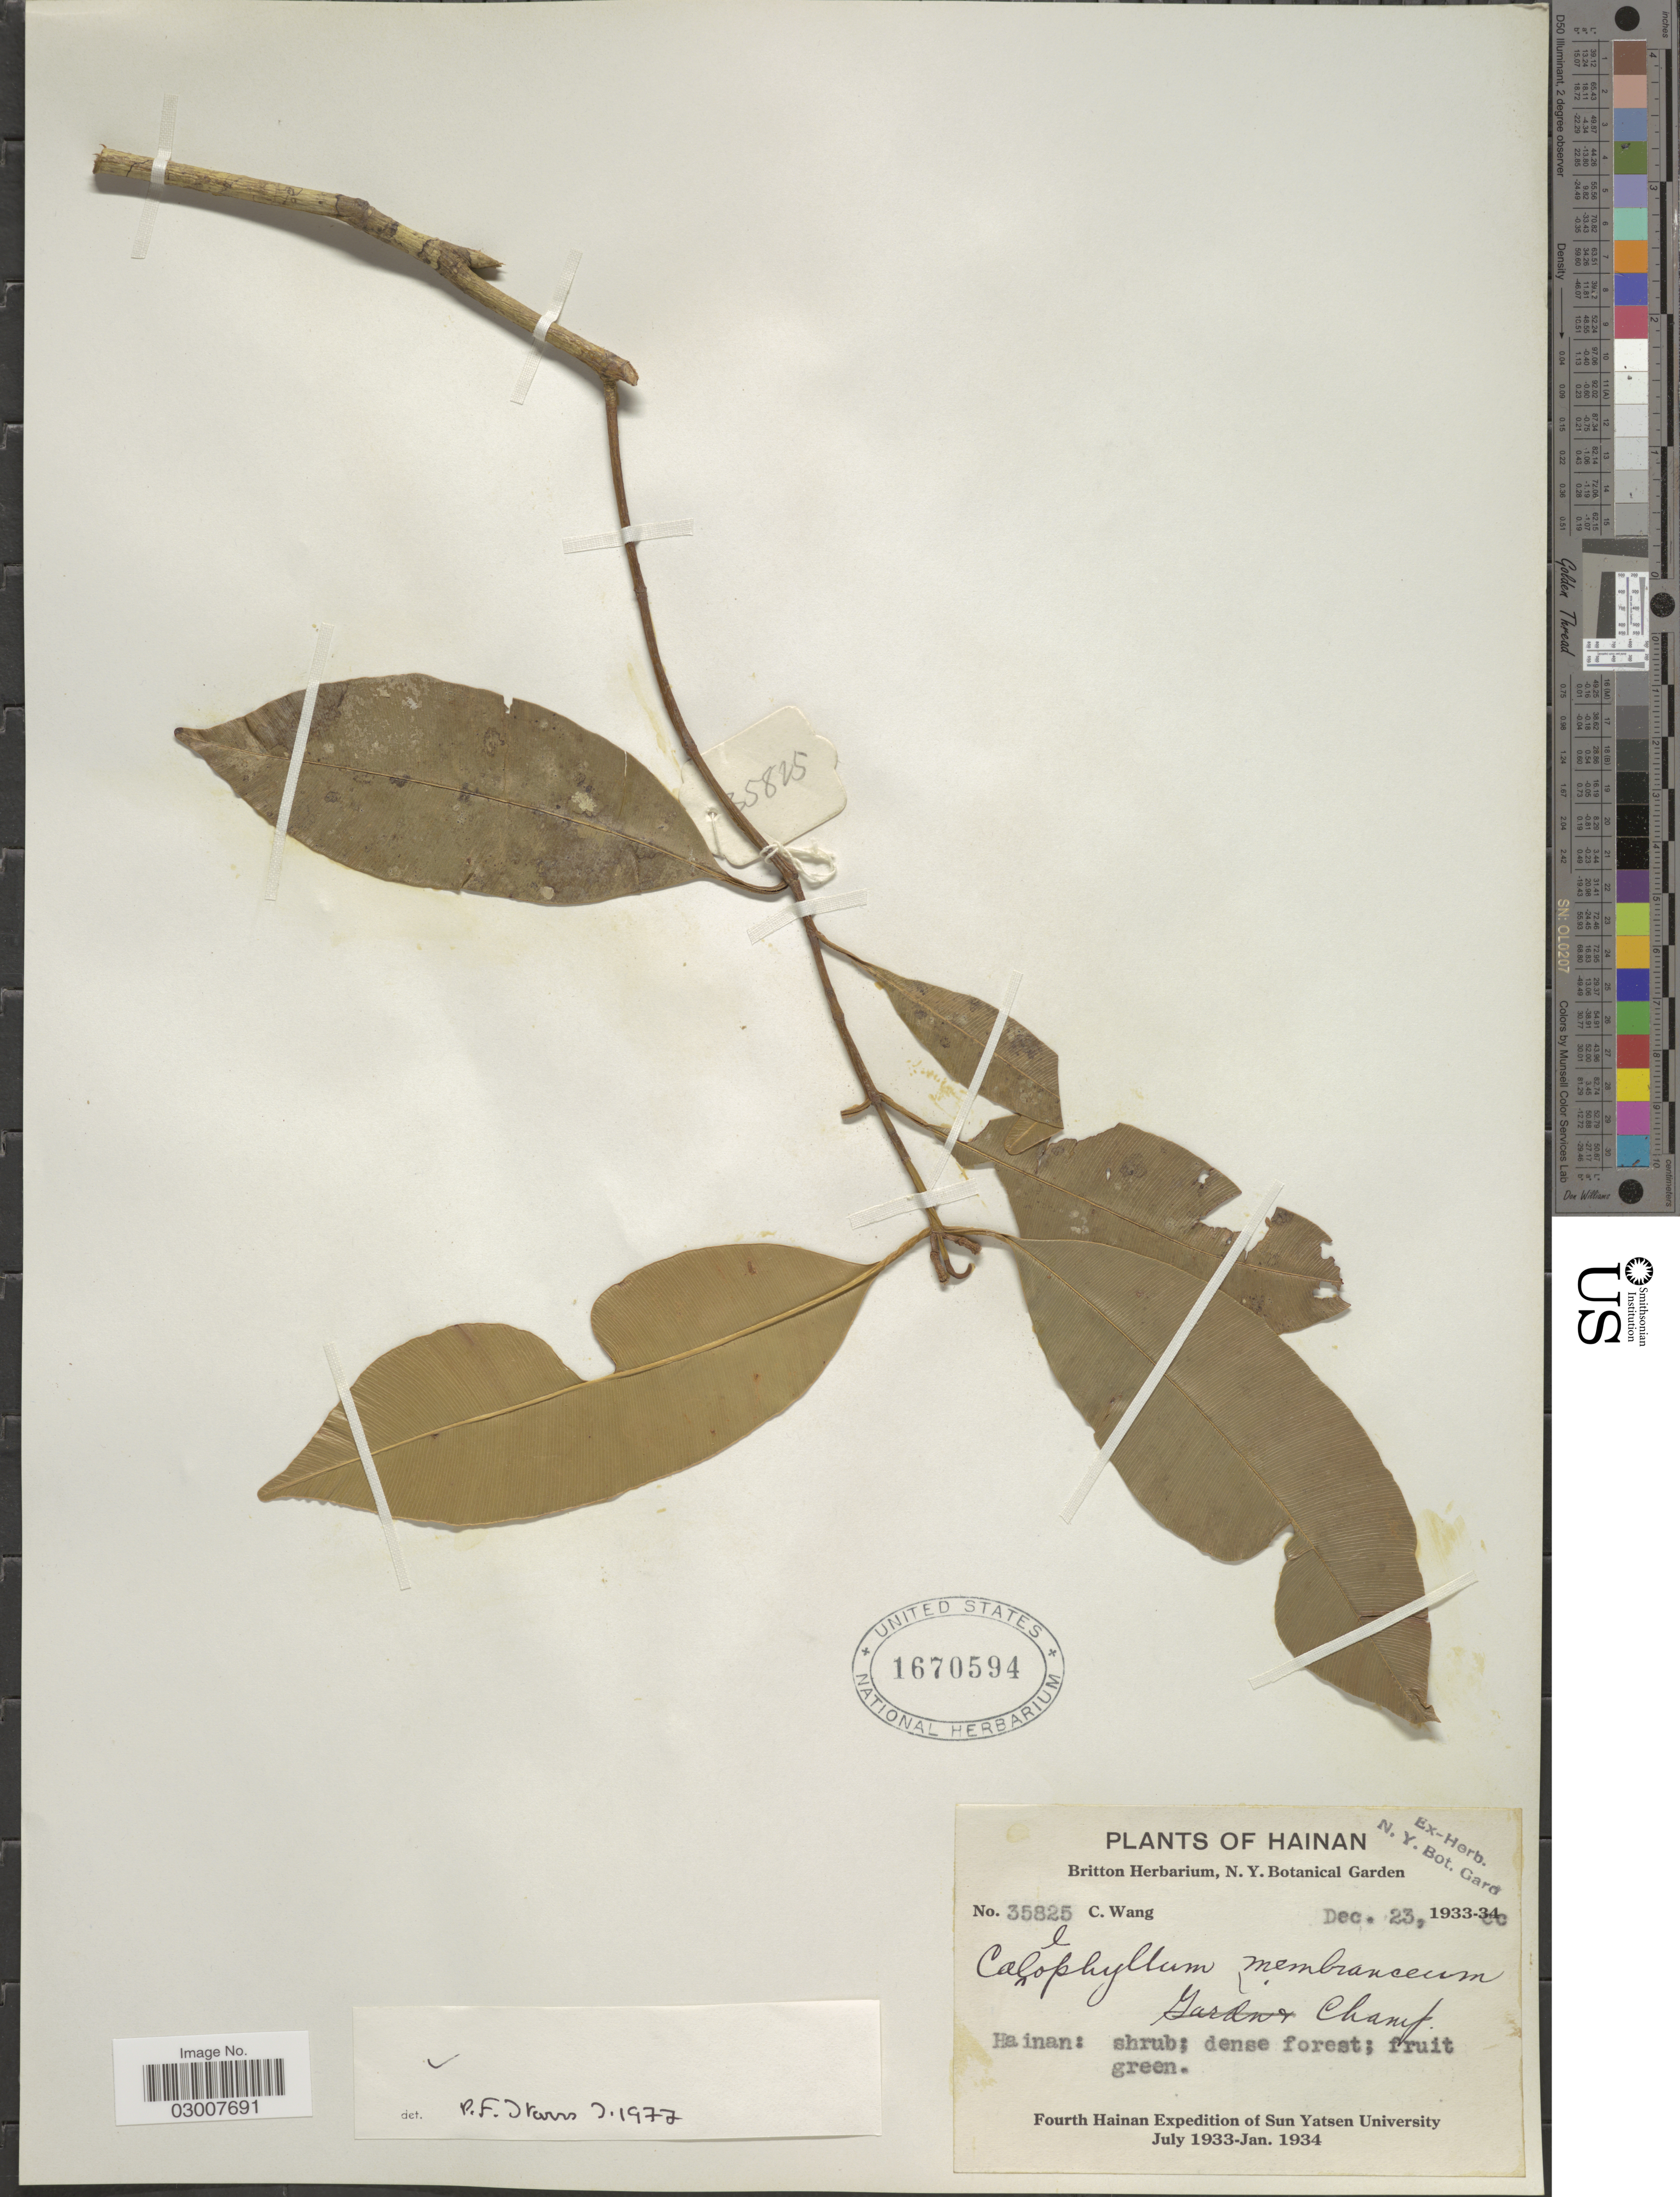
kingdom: Plantae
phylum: Tracheophyta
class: Magnoliopsida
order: Malpighiales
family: Calophyllaceae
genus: Calophyllum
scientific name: Calophyllum membranaceum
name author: Gardner & Champ.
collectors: C. Wang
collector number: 35825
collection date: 1933-12-23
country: China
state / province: Hainan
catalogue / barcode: US 1670594